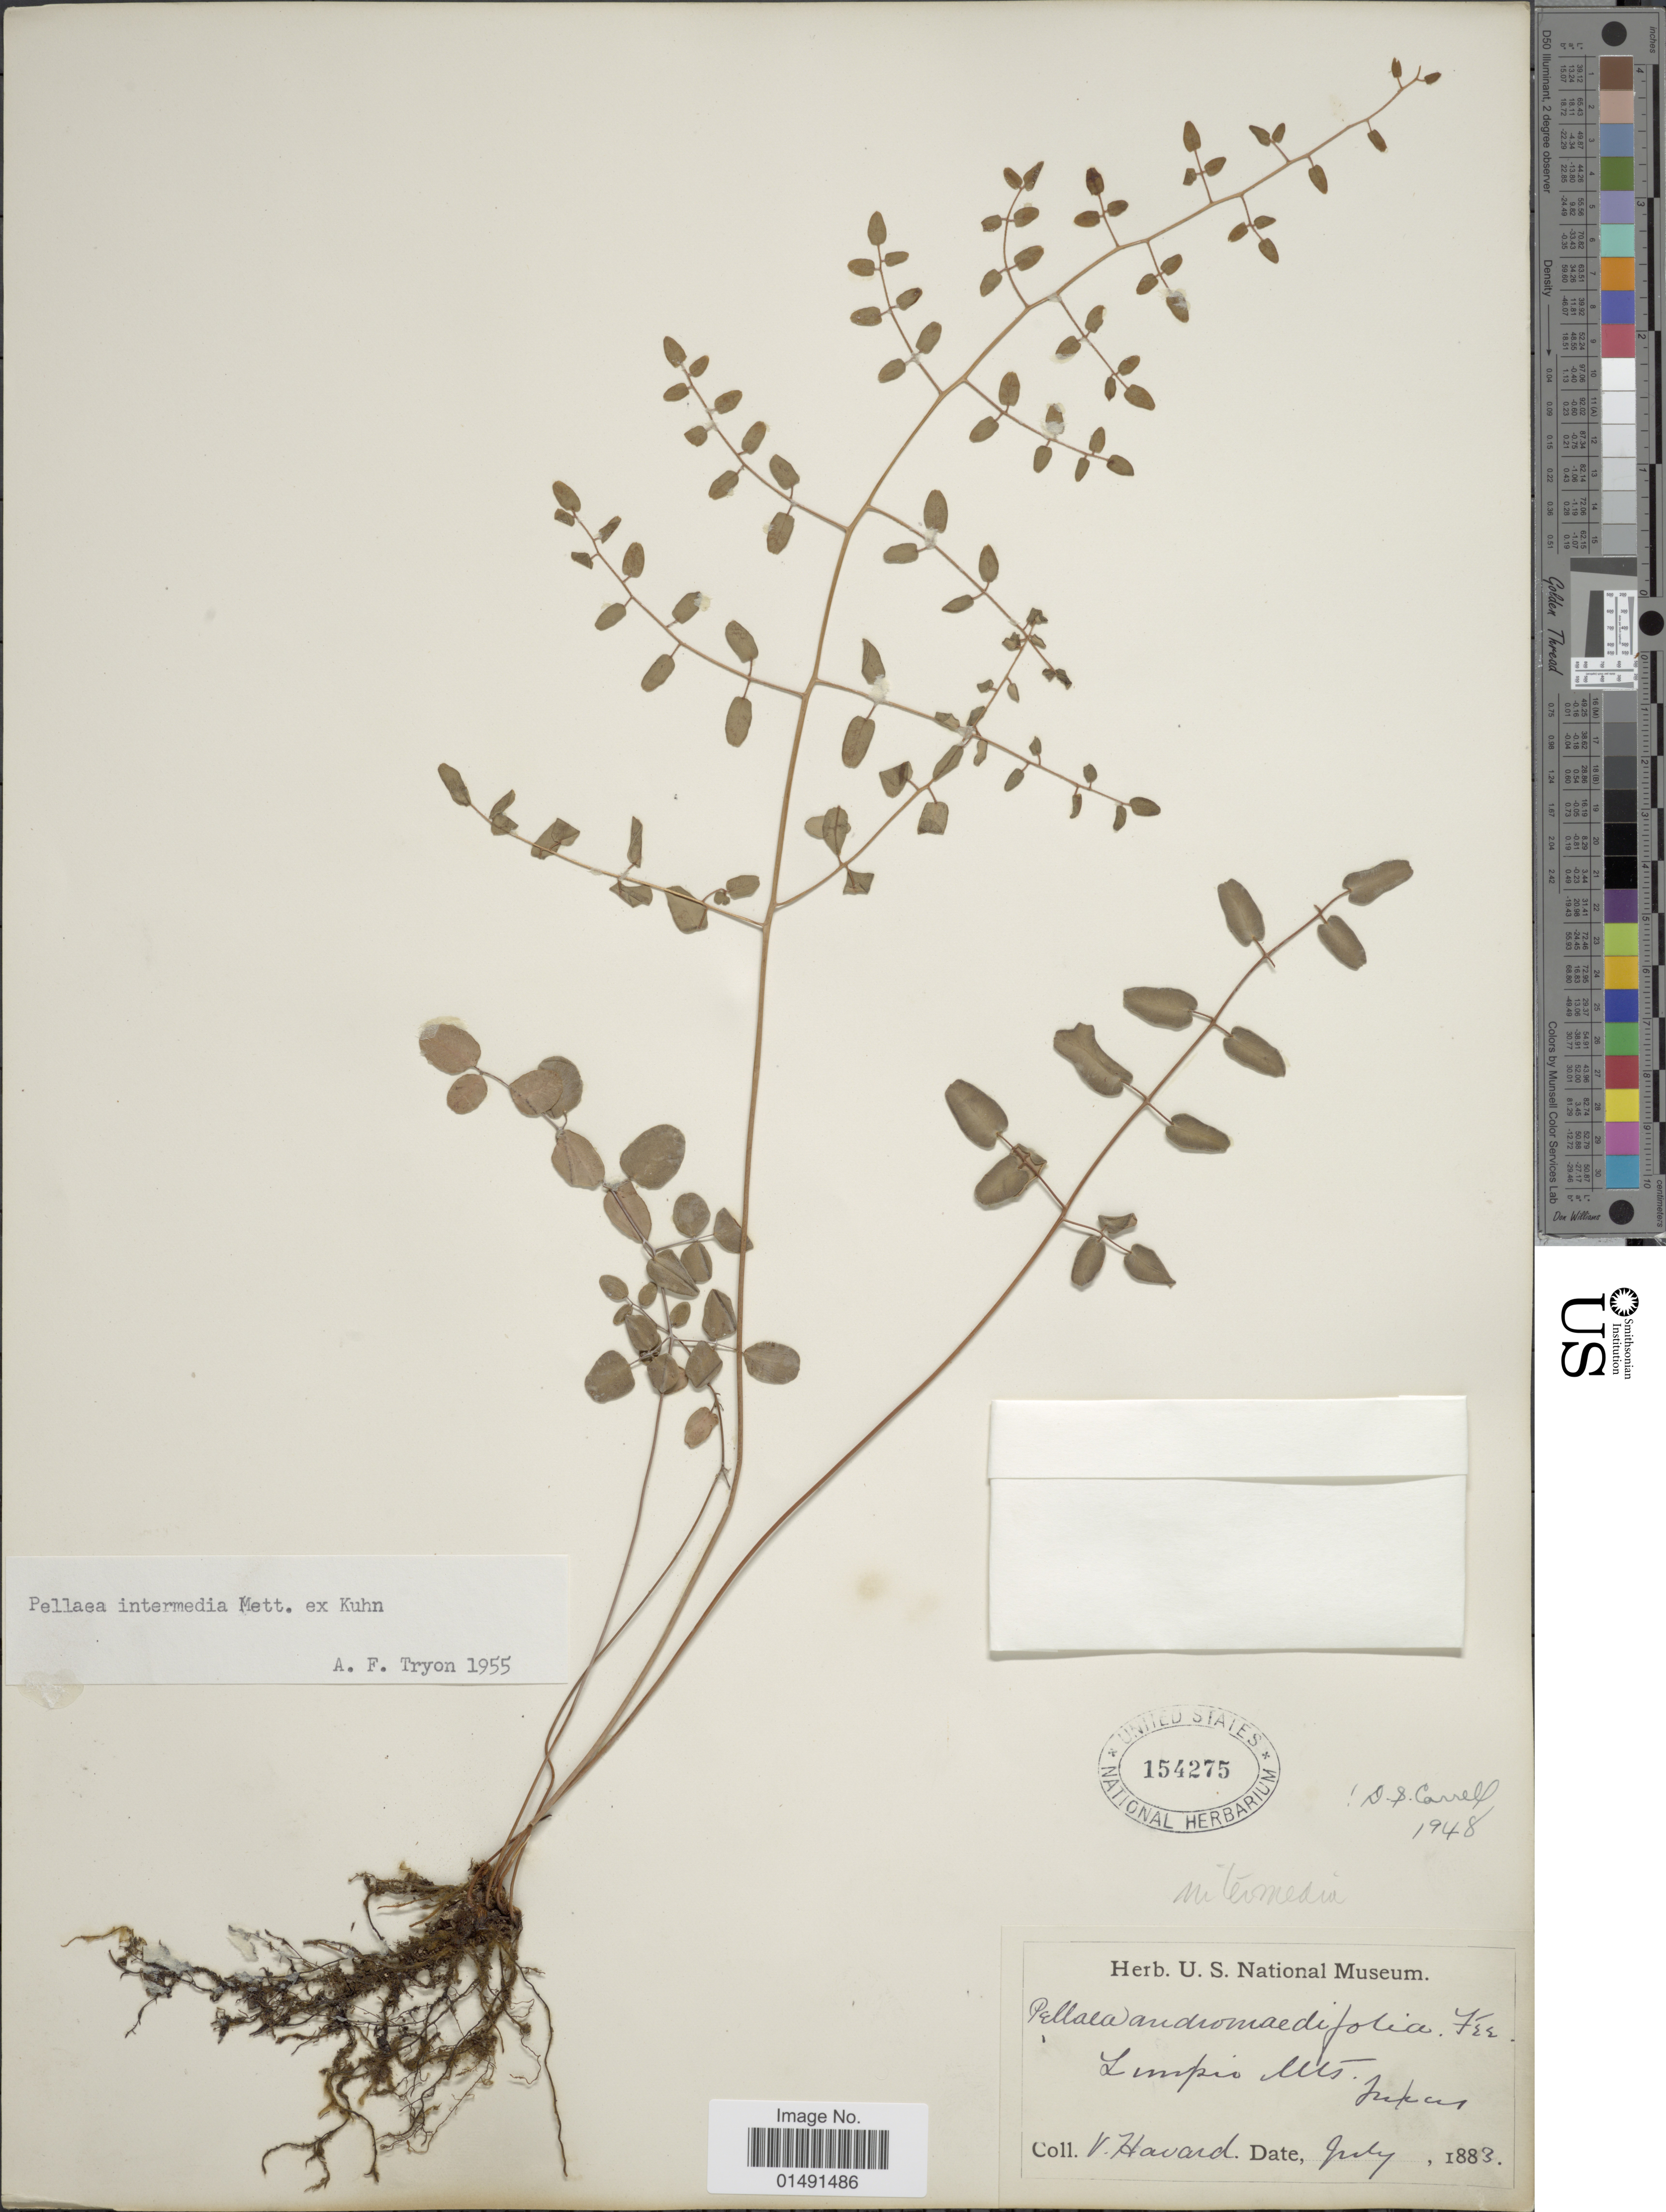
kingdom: Plantae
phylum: Tracheophyta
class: Polypodiopsida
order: Polypodiales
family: Pteridaceae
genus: Pellaea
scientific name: Pellaea intermedia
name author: Mett. ex Kuhn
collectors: V. Havard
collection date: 1883-07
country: United States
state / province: Texas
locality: Limpio Mts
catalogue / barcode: US 154275